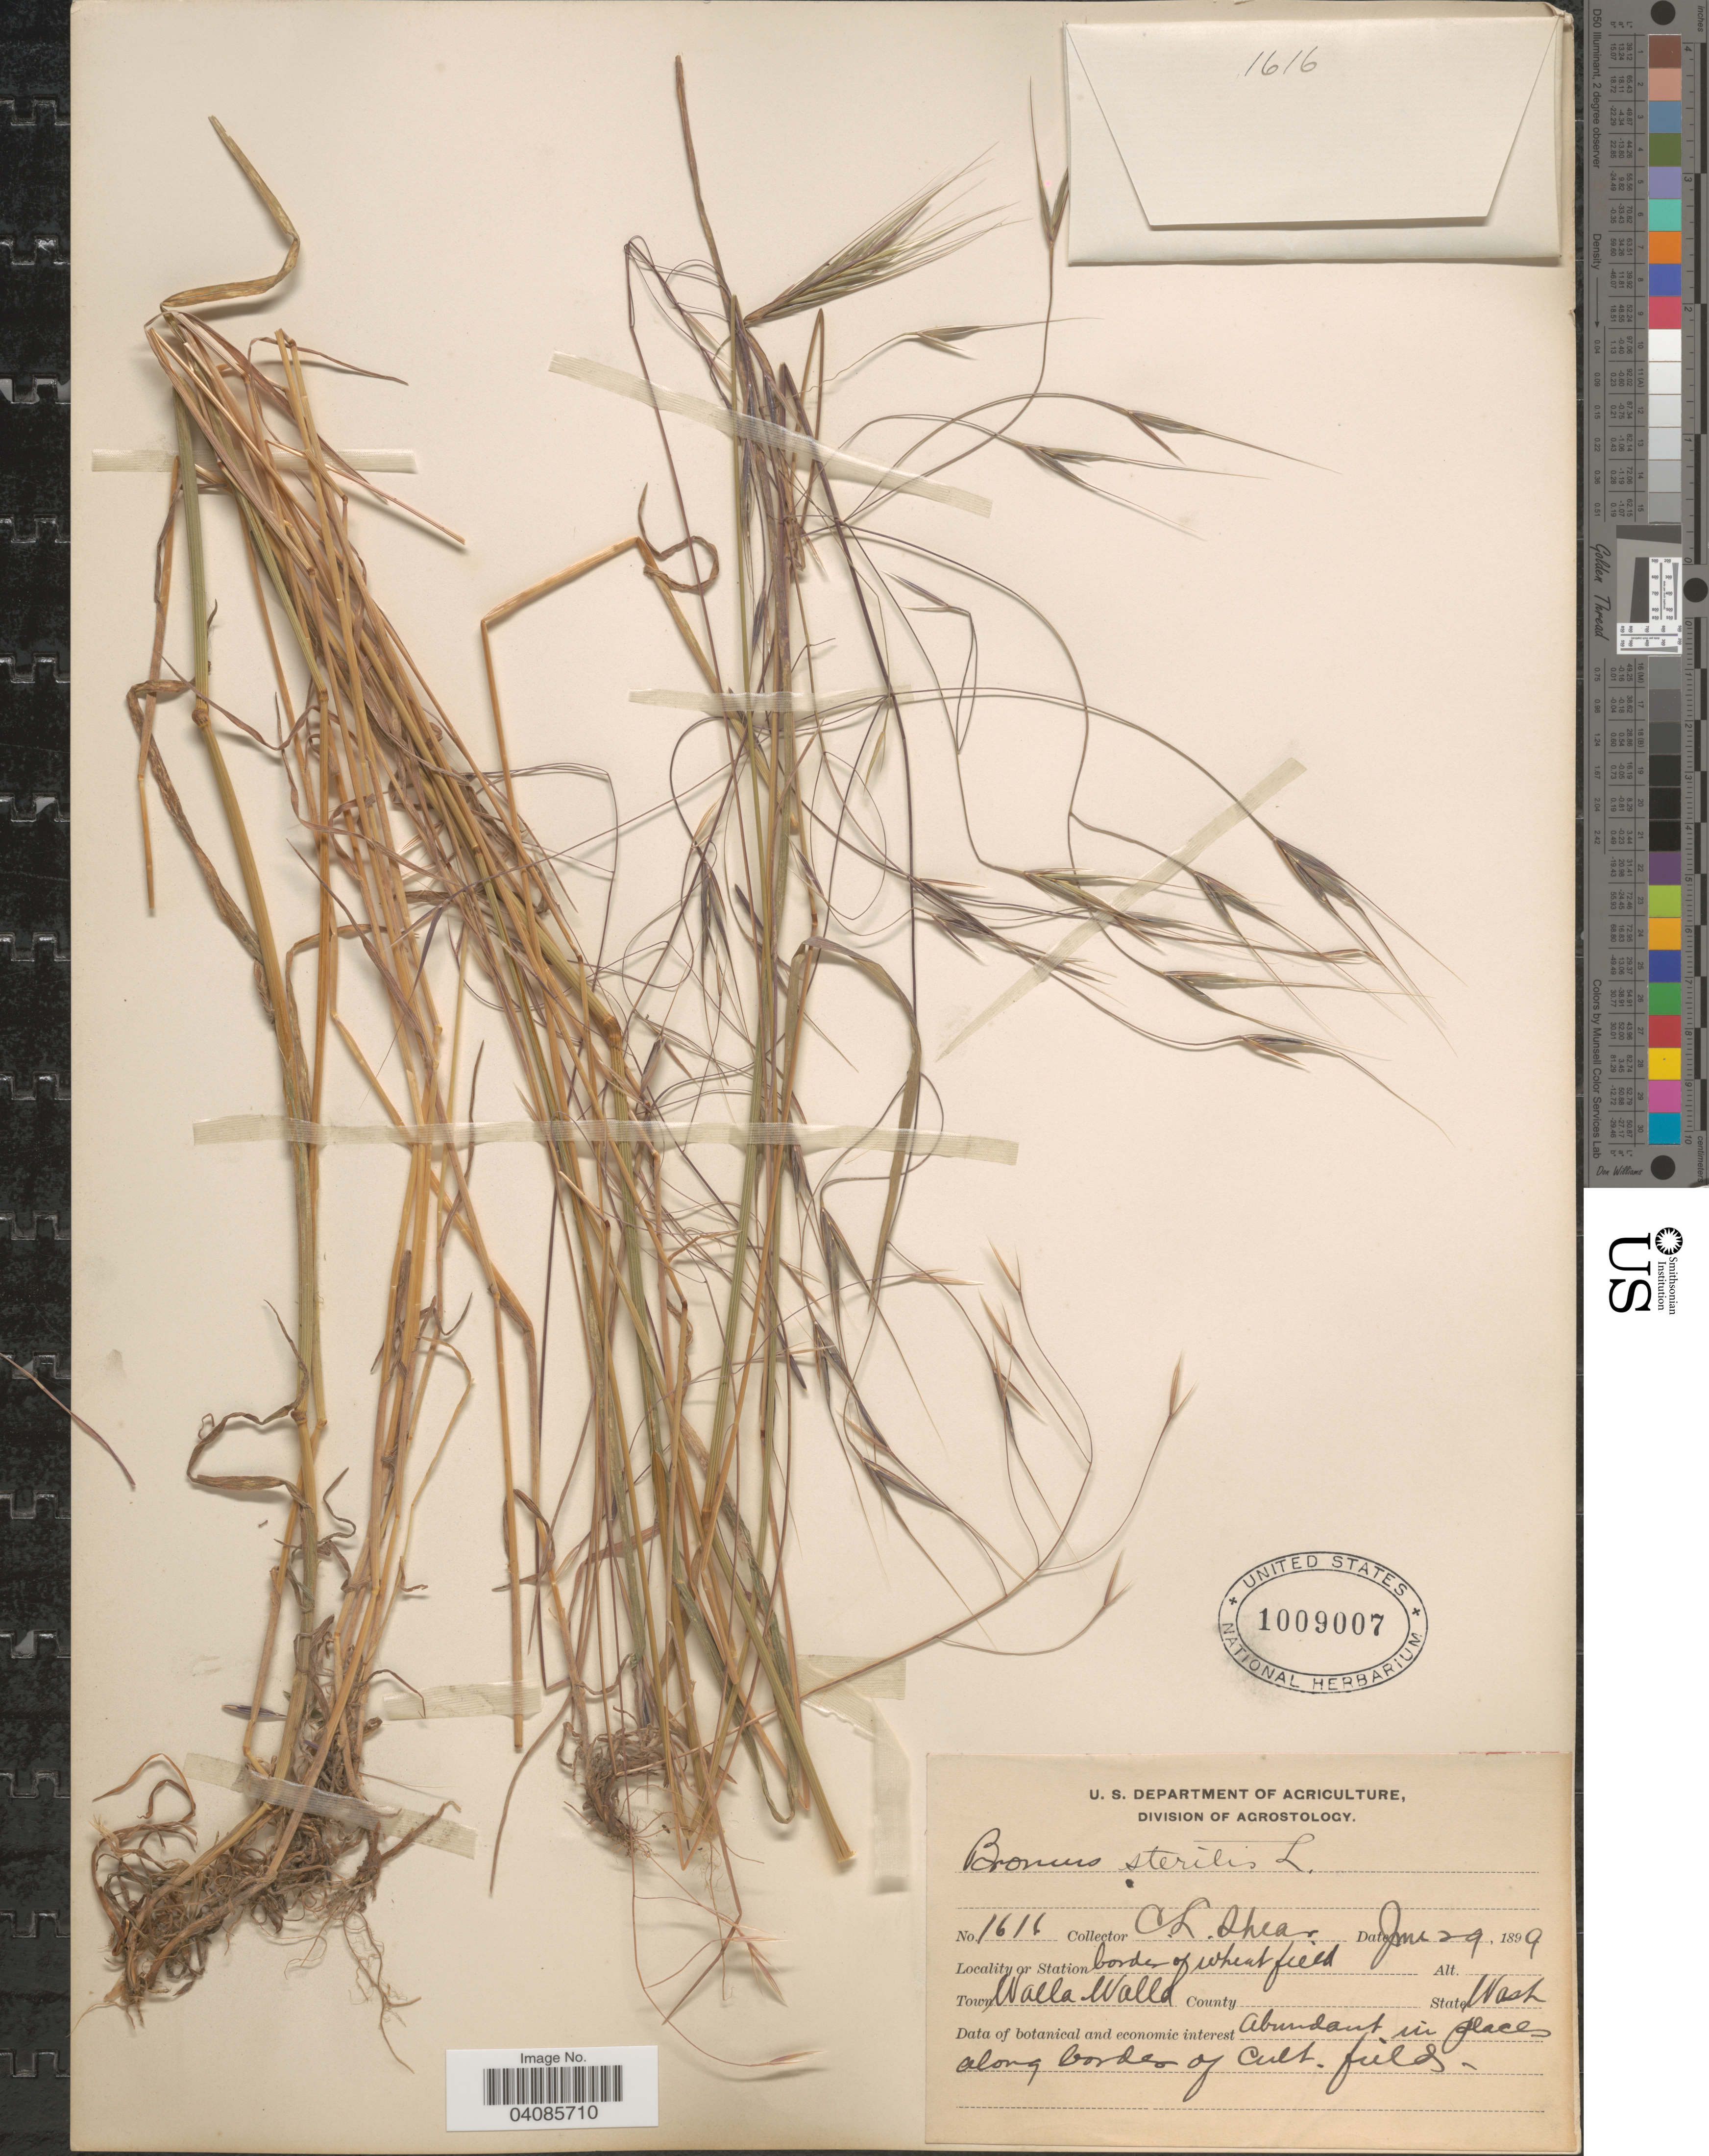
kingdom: Plantae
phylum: Tracheophyta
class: Liliopsida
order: Poales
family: Poaceae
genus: Bromus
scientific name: Bromus sterilis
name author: L.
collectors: C. L. Shear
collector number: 1616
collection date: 1899-06-29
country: United States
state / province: Washington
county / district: Walla Walla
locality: Border of wheat field. Town Walla Walla. Abundant in places along border of Cult. fields.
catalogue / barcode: US 1009007